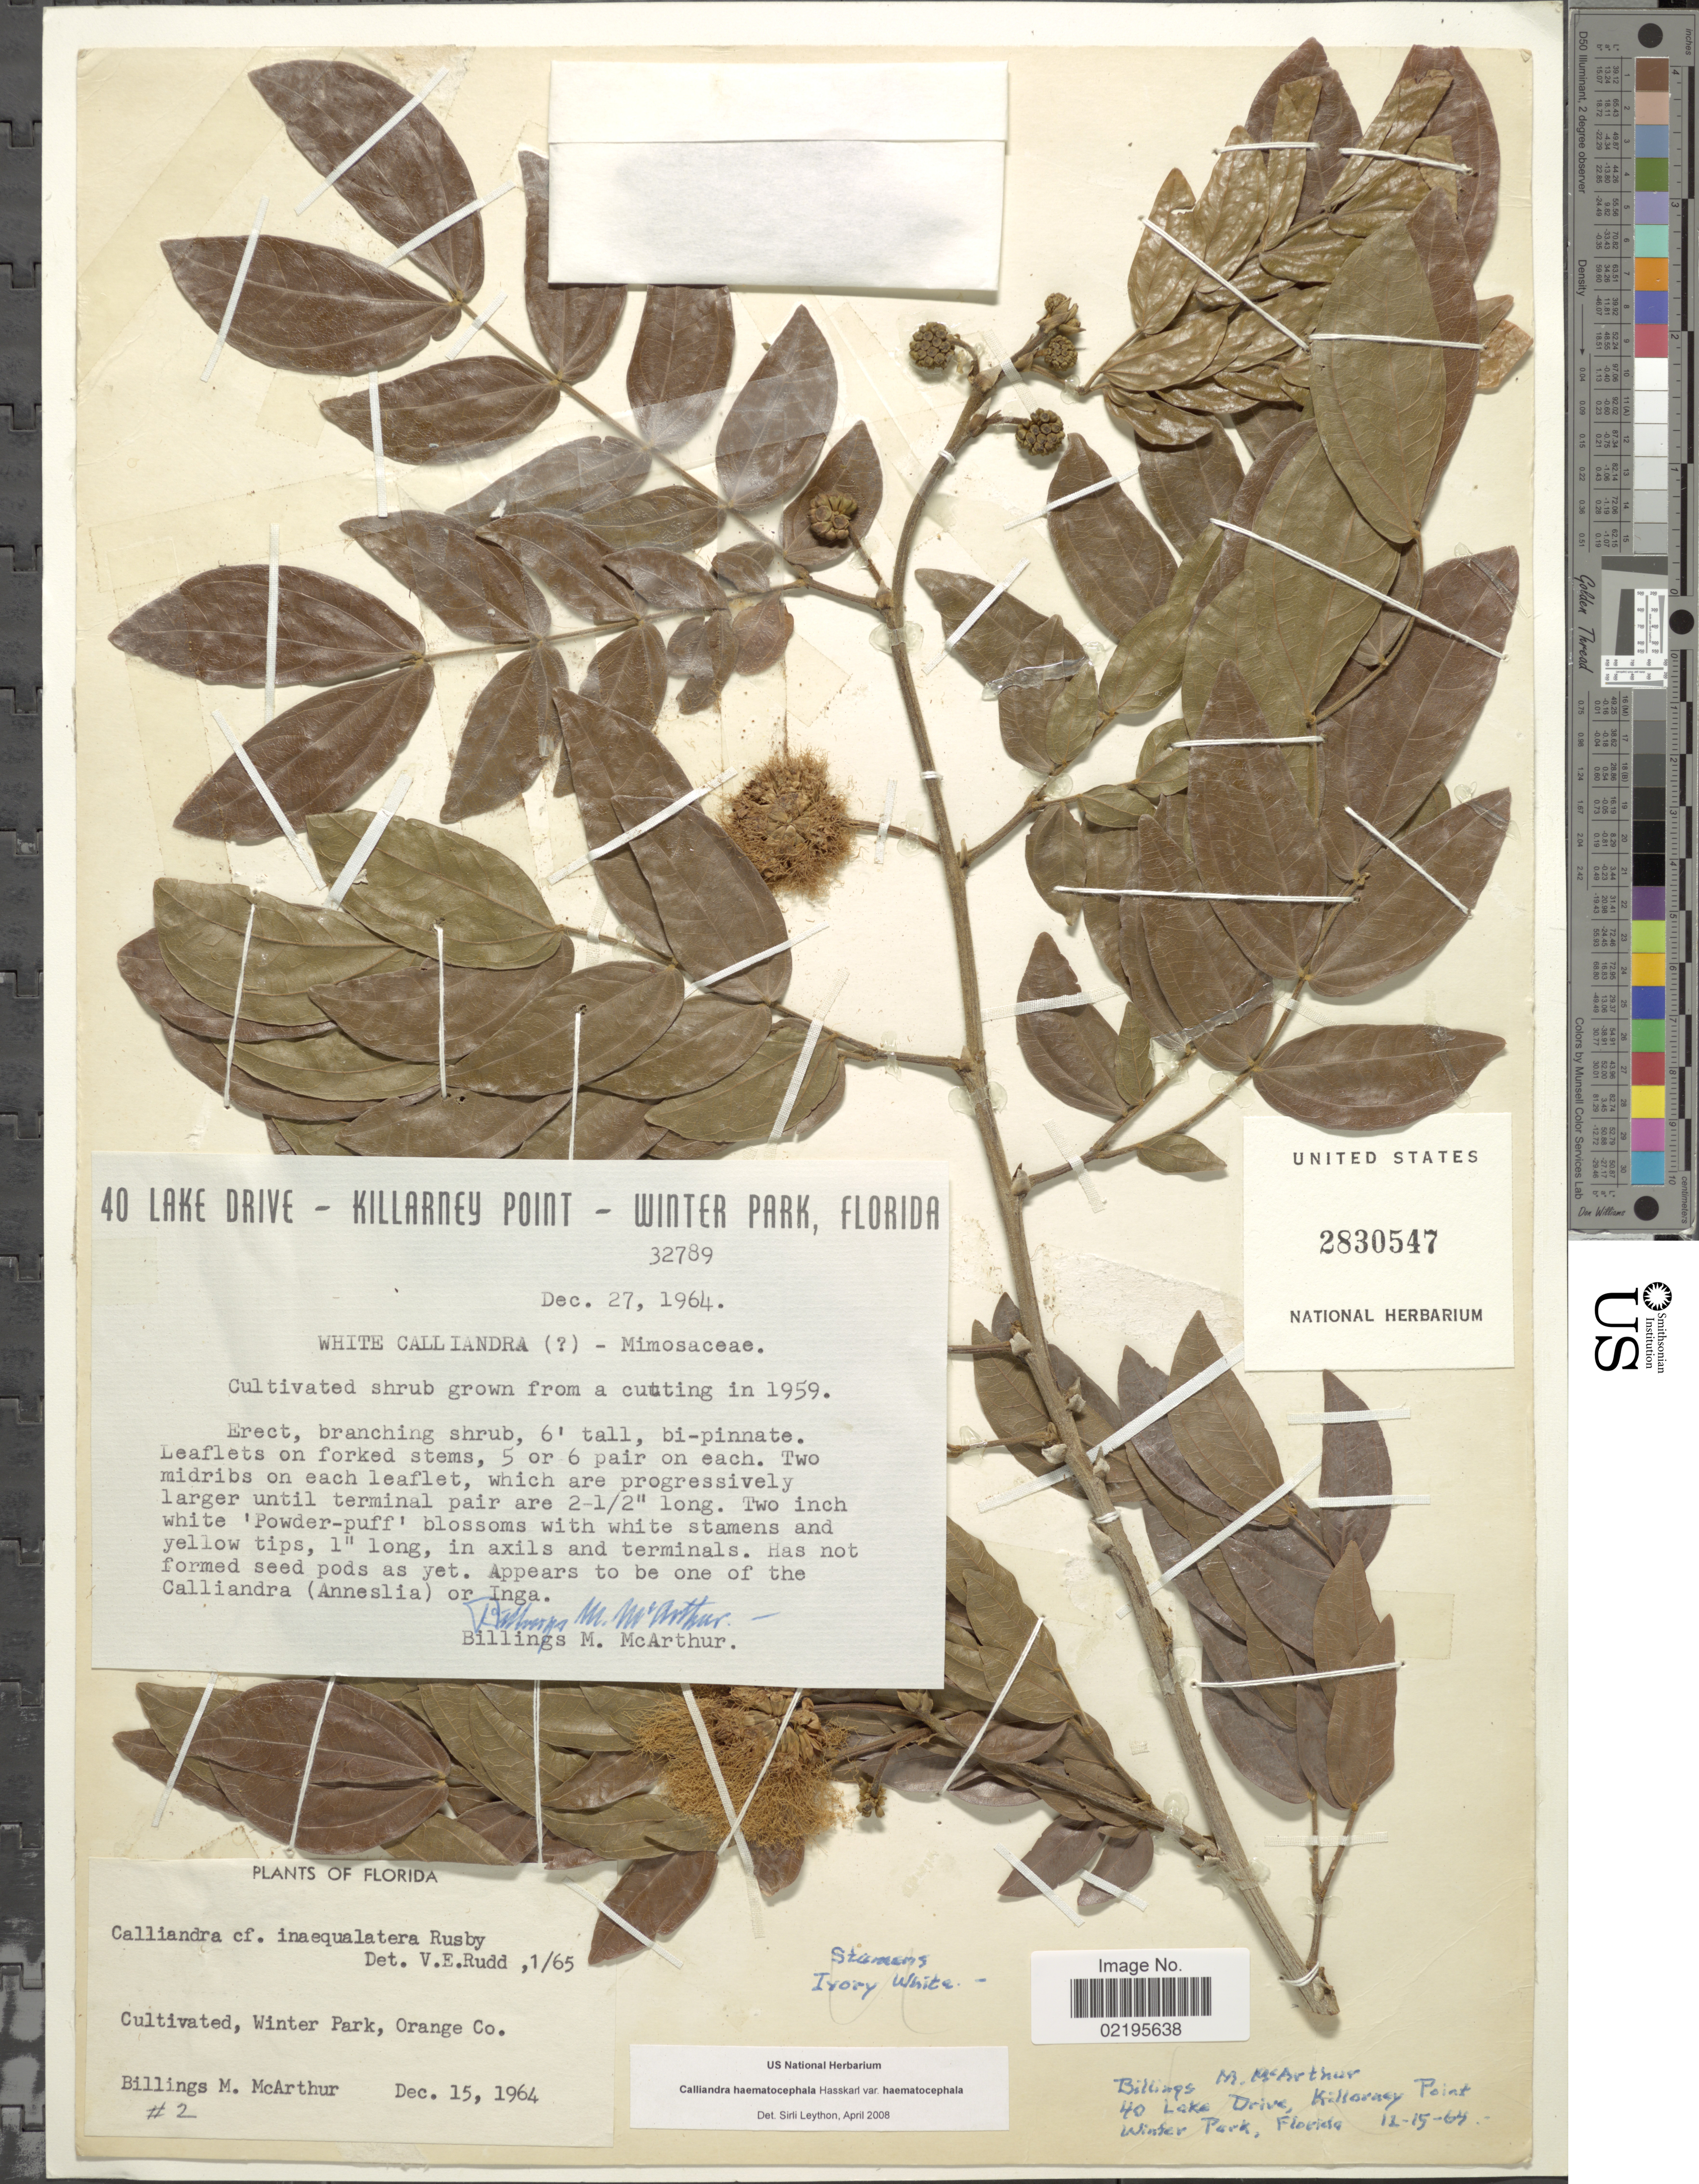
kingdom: Plantae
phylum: Tracheophyta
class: Magnoliopsida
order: Fabales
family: Fabaceae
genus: Calliandra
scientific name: Calliandra haematocephala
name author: Hassk.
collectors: B. McArthur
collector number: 2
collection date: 1964-12-15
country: United States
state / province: Florida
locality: Winter Park, Orange Co.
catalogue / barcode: US 2830547